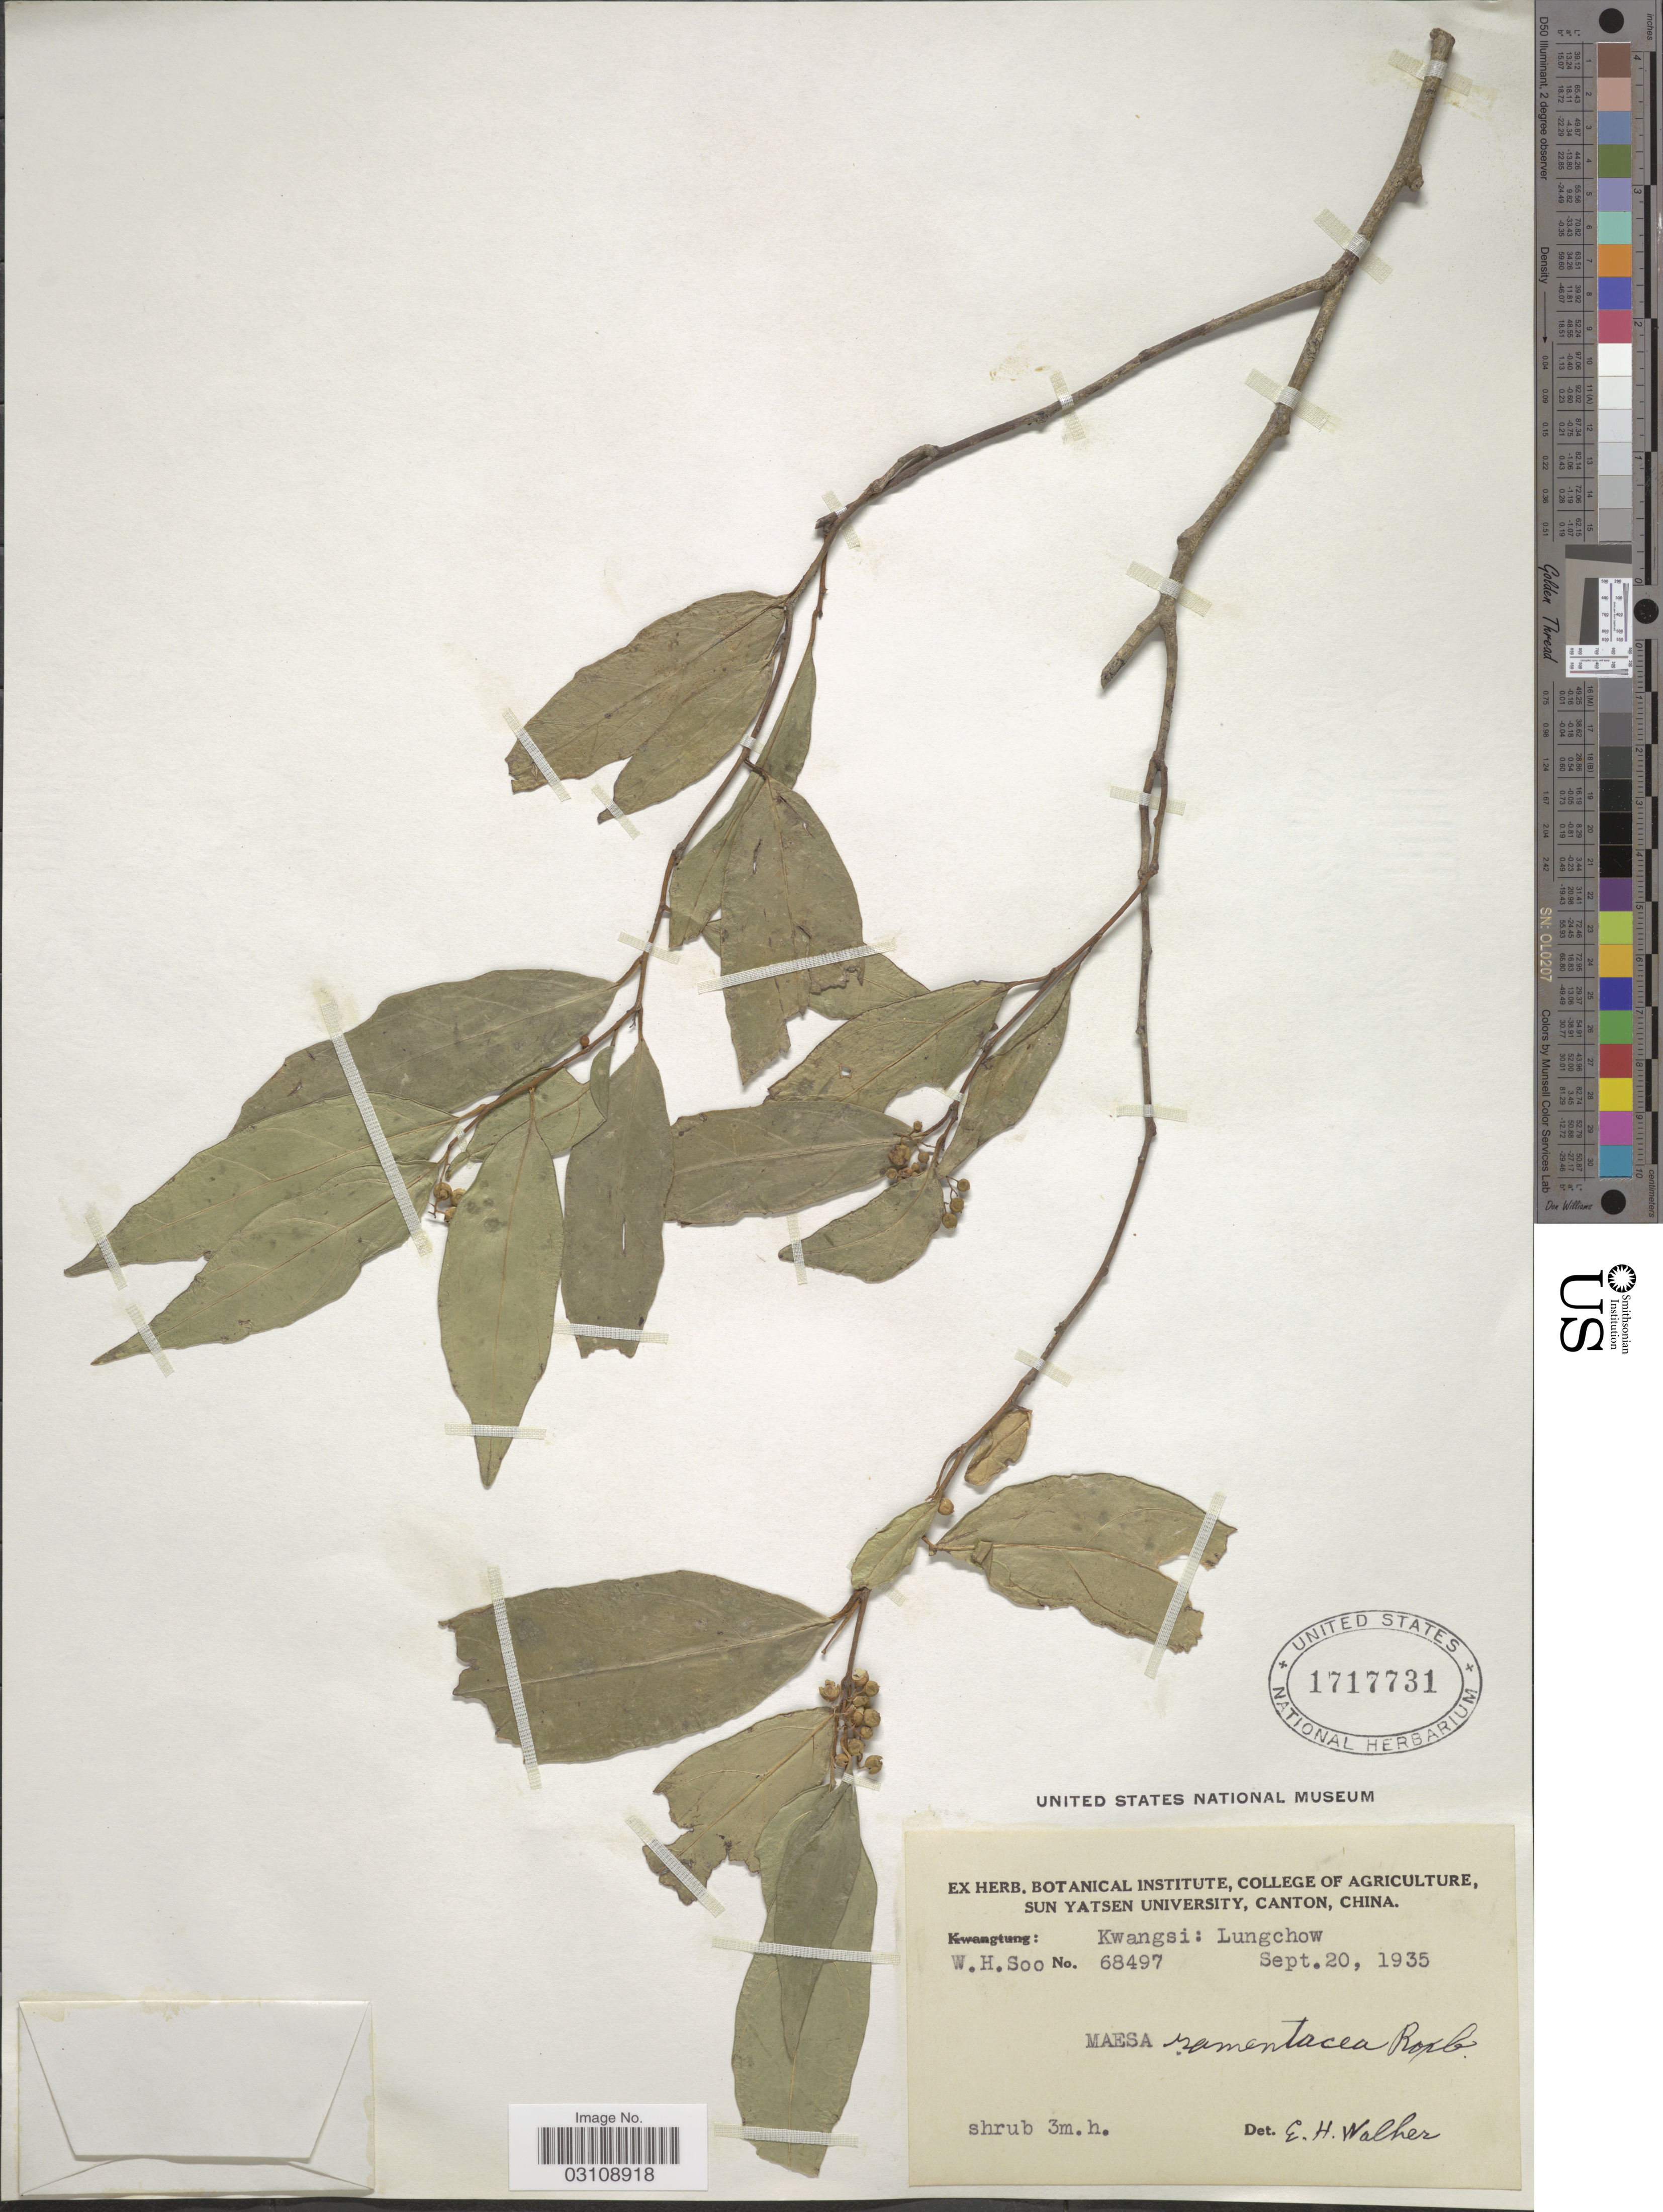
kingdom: Plantae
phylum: Tracheophyta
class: Magnoliopsida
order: Ericales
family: Primulaceae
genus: Maesa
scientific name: Maesa ramentacea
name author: (Roxb.) A. DC.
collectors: W. Soo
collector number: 68497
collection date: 1935-09-20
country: China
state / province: Guangxi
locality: Kwangsi: Lungchow.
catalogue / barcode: US 1717731